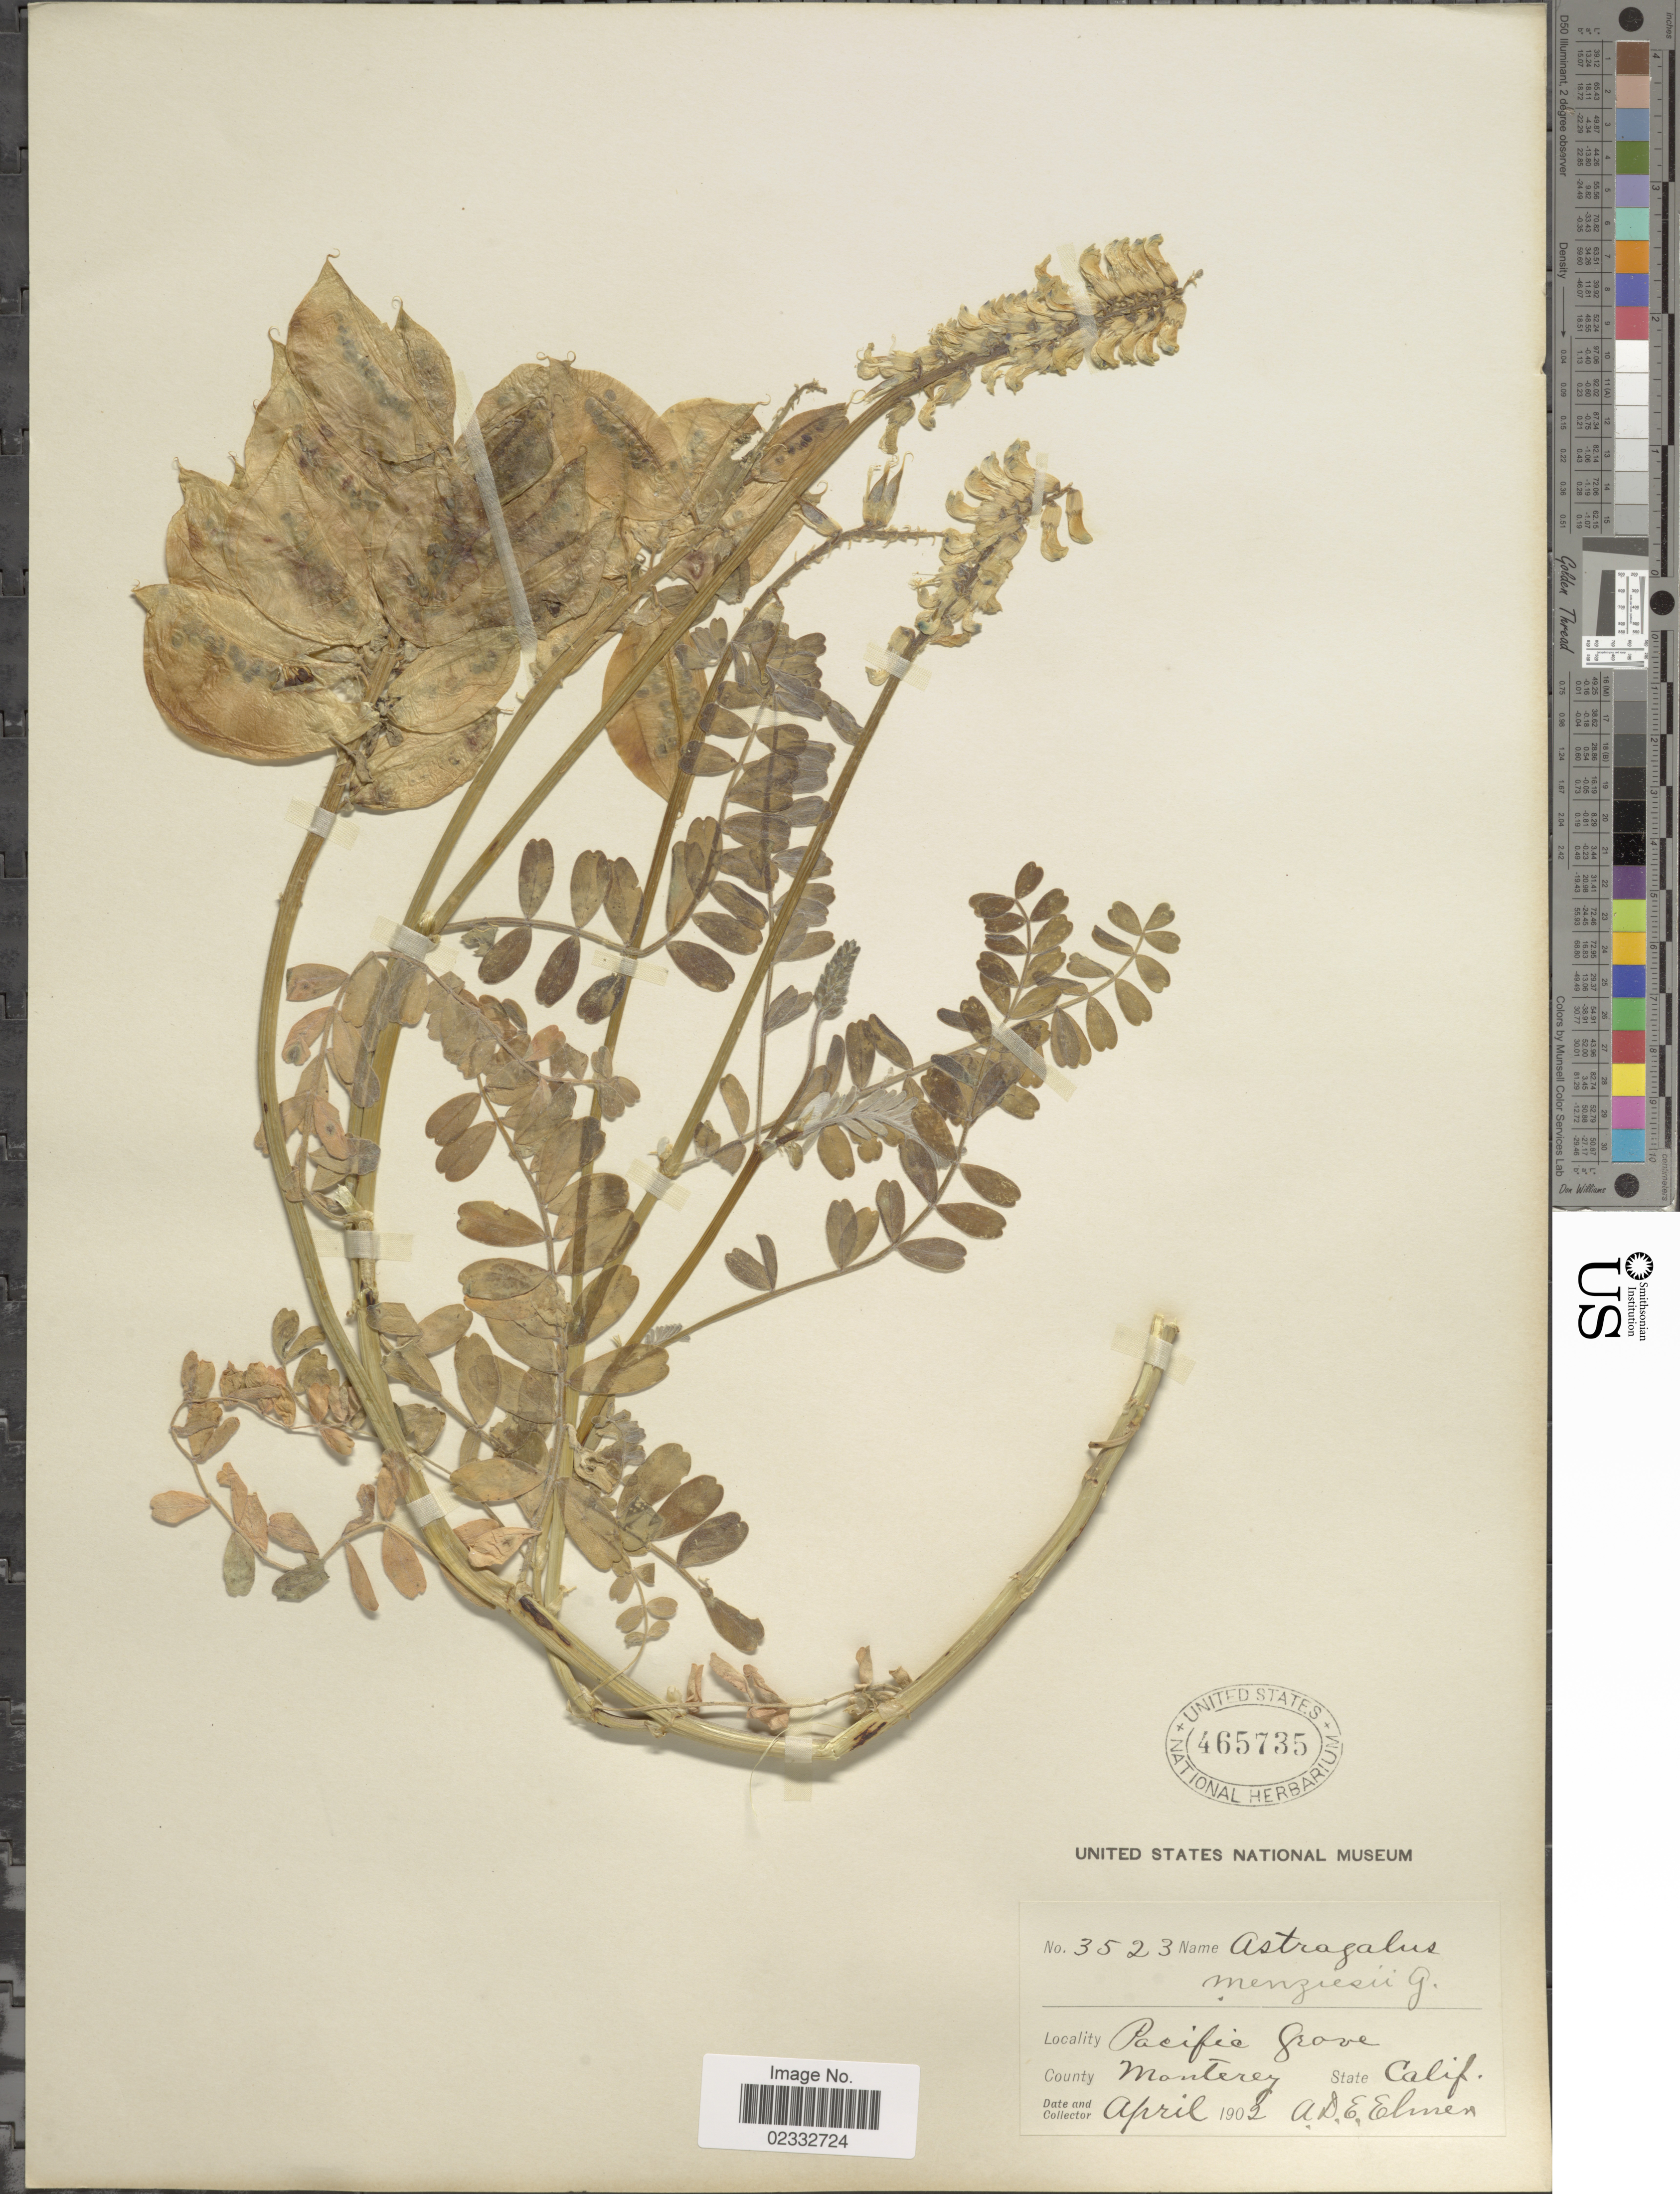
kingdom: Plantae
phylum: Tracheophyta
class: Magnoliopsida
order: Fabales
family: Fabaceae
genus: Astragalus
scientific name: Astragalus menziesii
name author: A. Gray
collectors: A. D. E. Elmer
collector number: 3523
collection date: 1902-04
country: United States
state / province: California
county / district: Monterey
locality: Pacific Grove, County Monterey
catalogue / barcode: US 465735